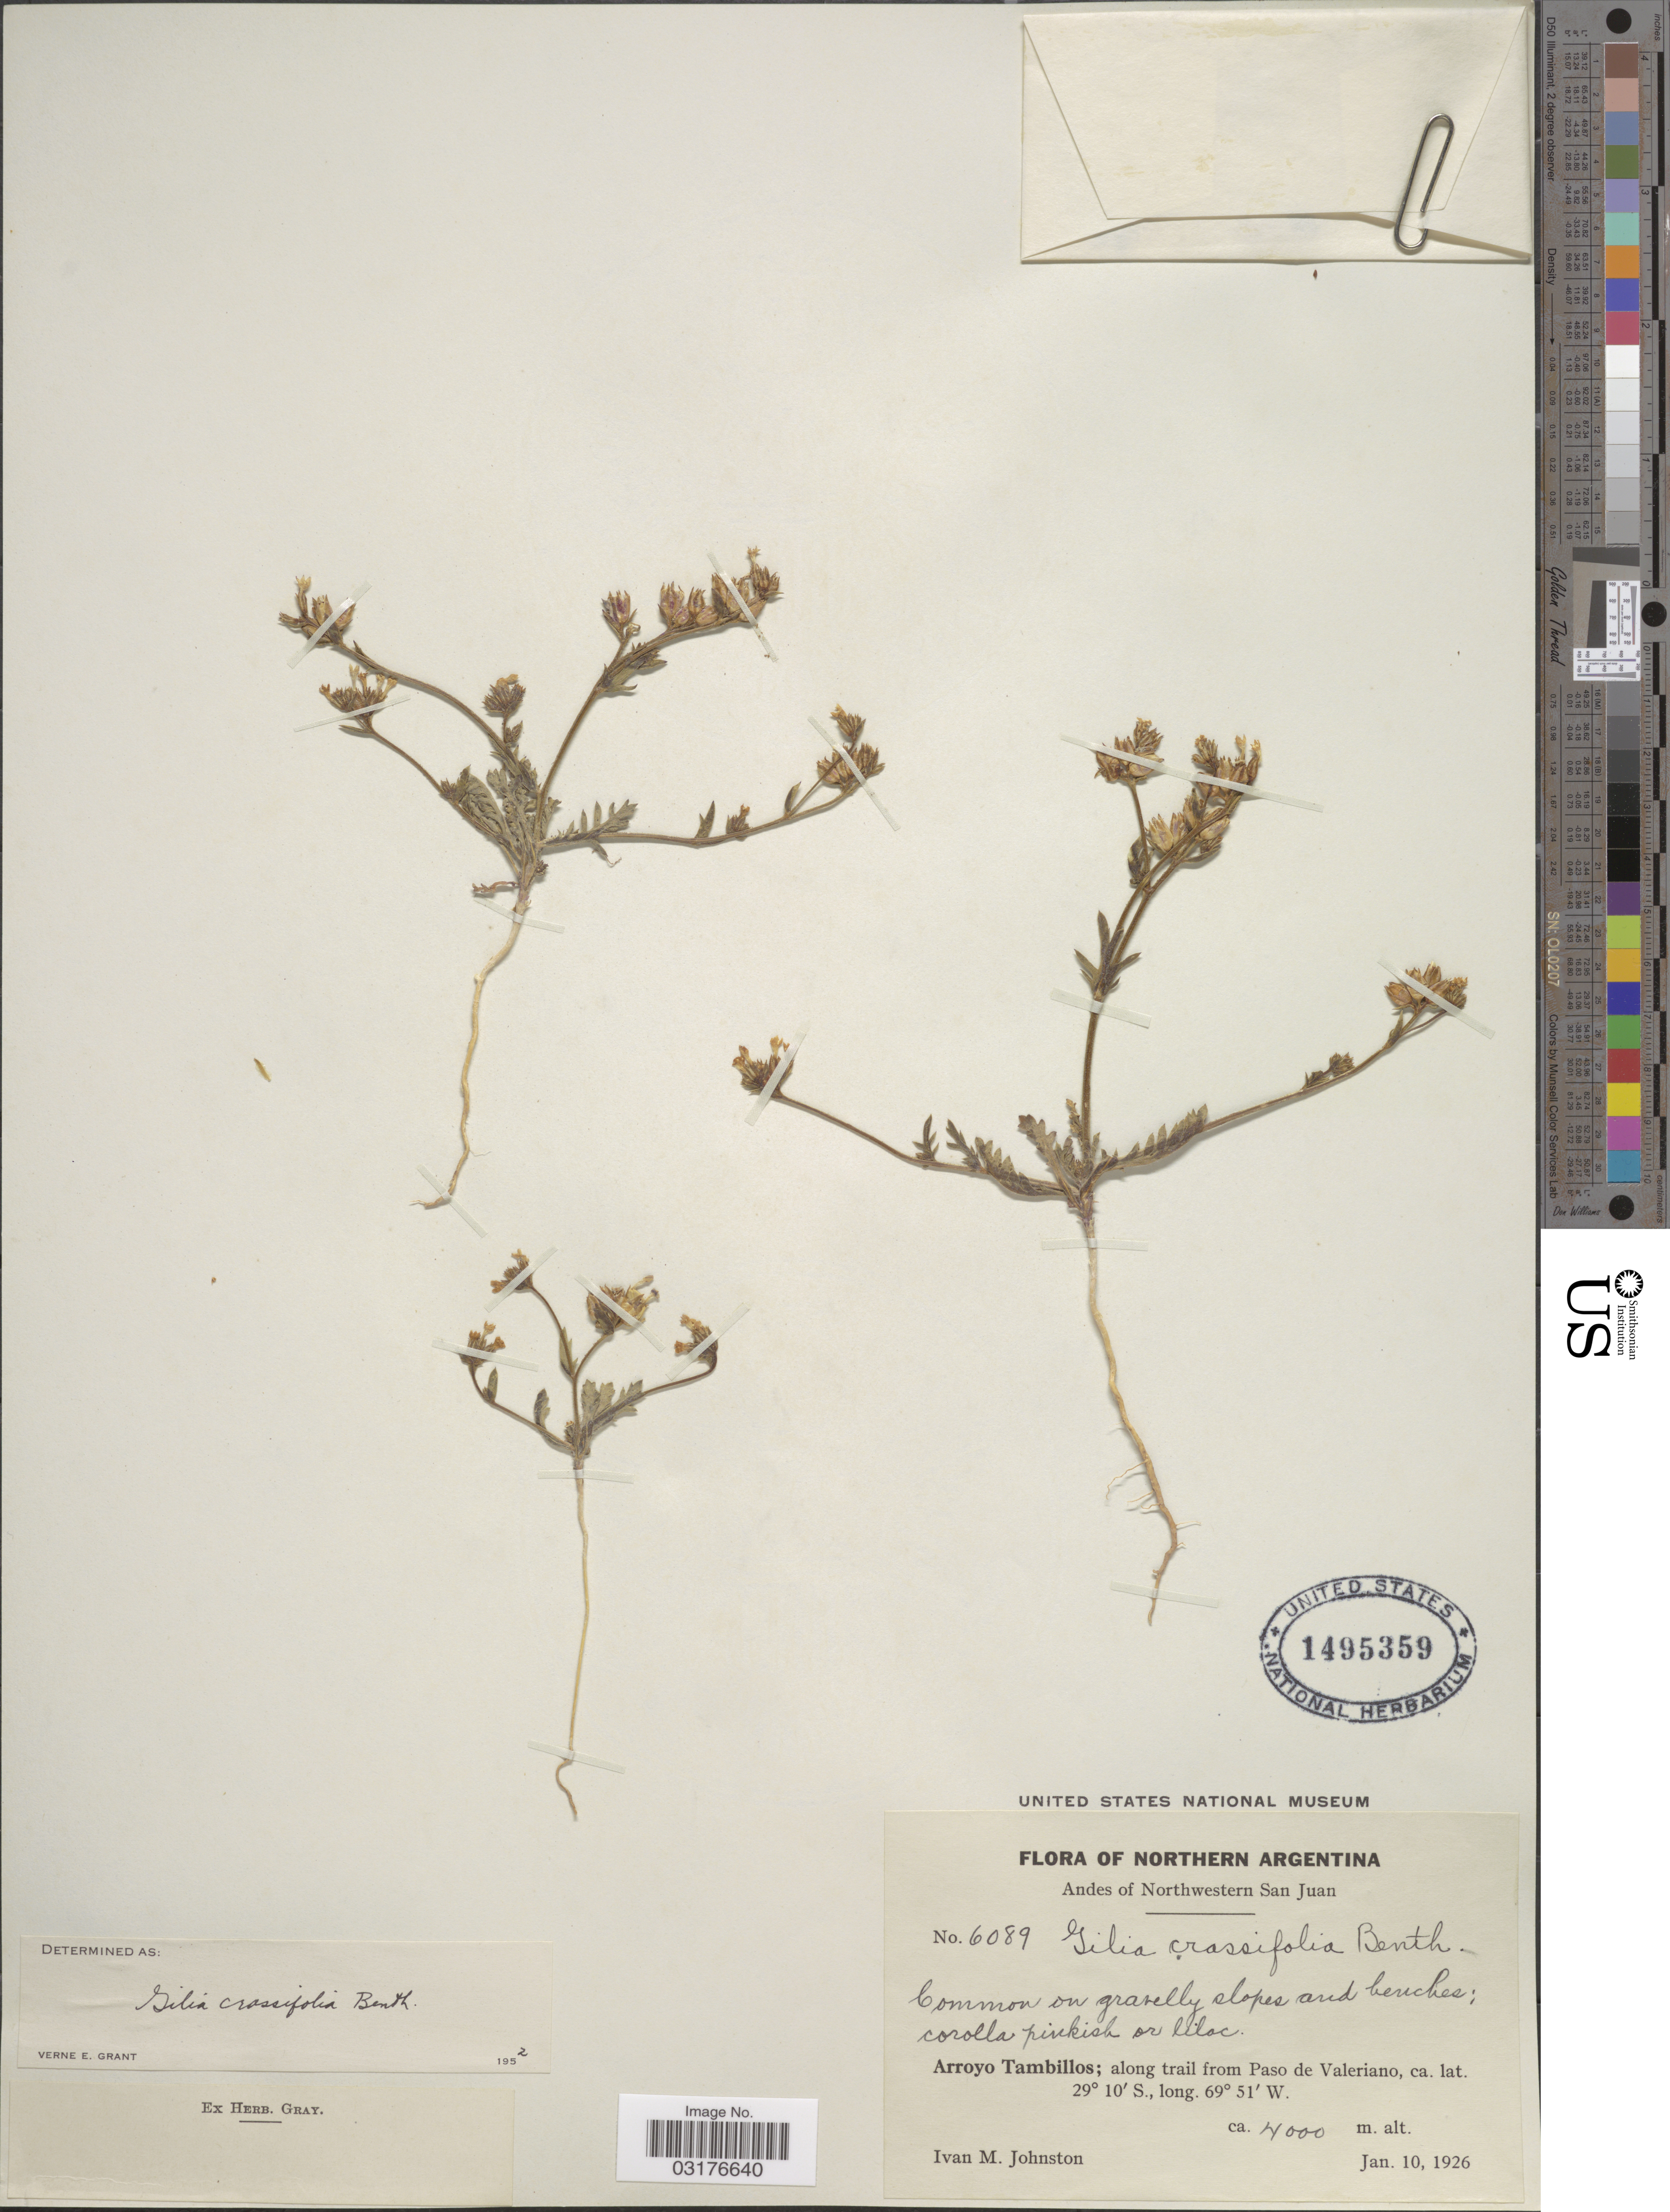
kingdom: Plantae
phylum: Tracheophyta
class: Magnoliopsida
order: Ericales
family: Polemoniaceae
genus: Gilia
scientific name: Gilia crassifolia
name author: Benth.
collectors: I.M. Johnston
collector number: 6089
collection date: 1926-01-10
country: Argentina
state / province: San Juan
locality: Northern Argentina. Andes of Northwestern San Juan. Arroyo Tambillos; along trail from Paso de Valeriano.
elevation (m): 4000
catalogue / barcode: US 1495359